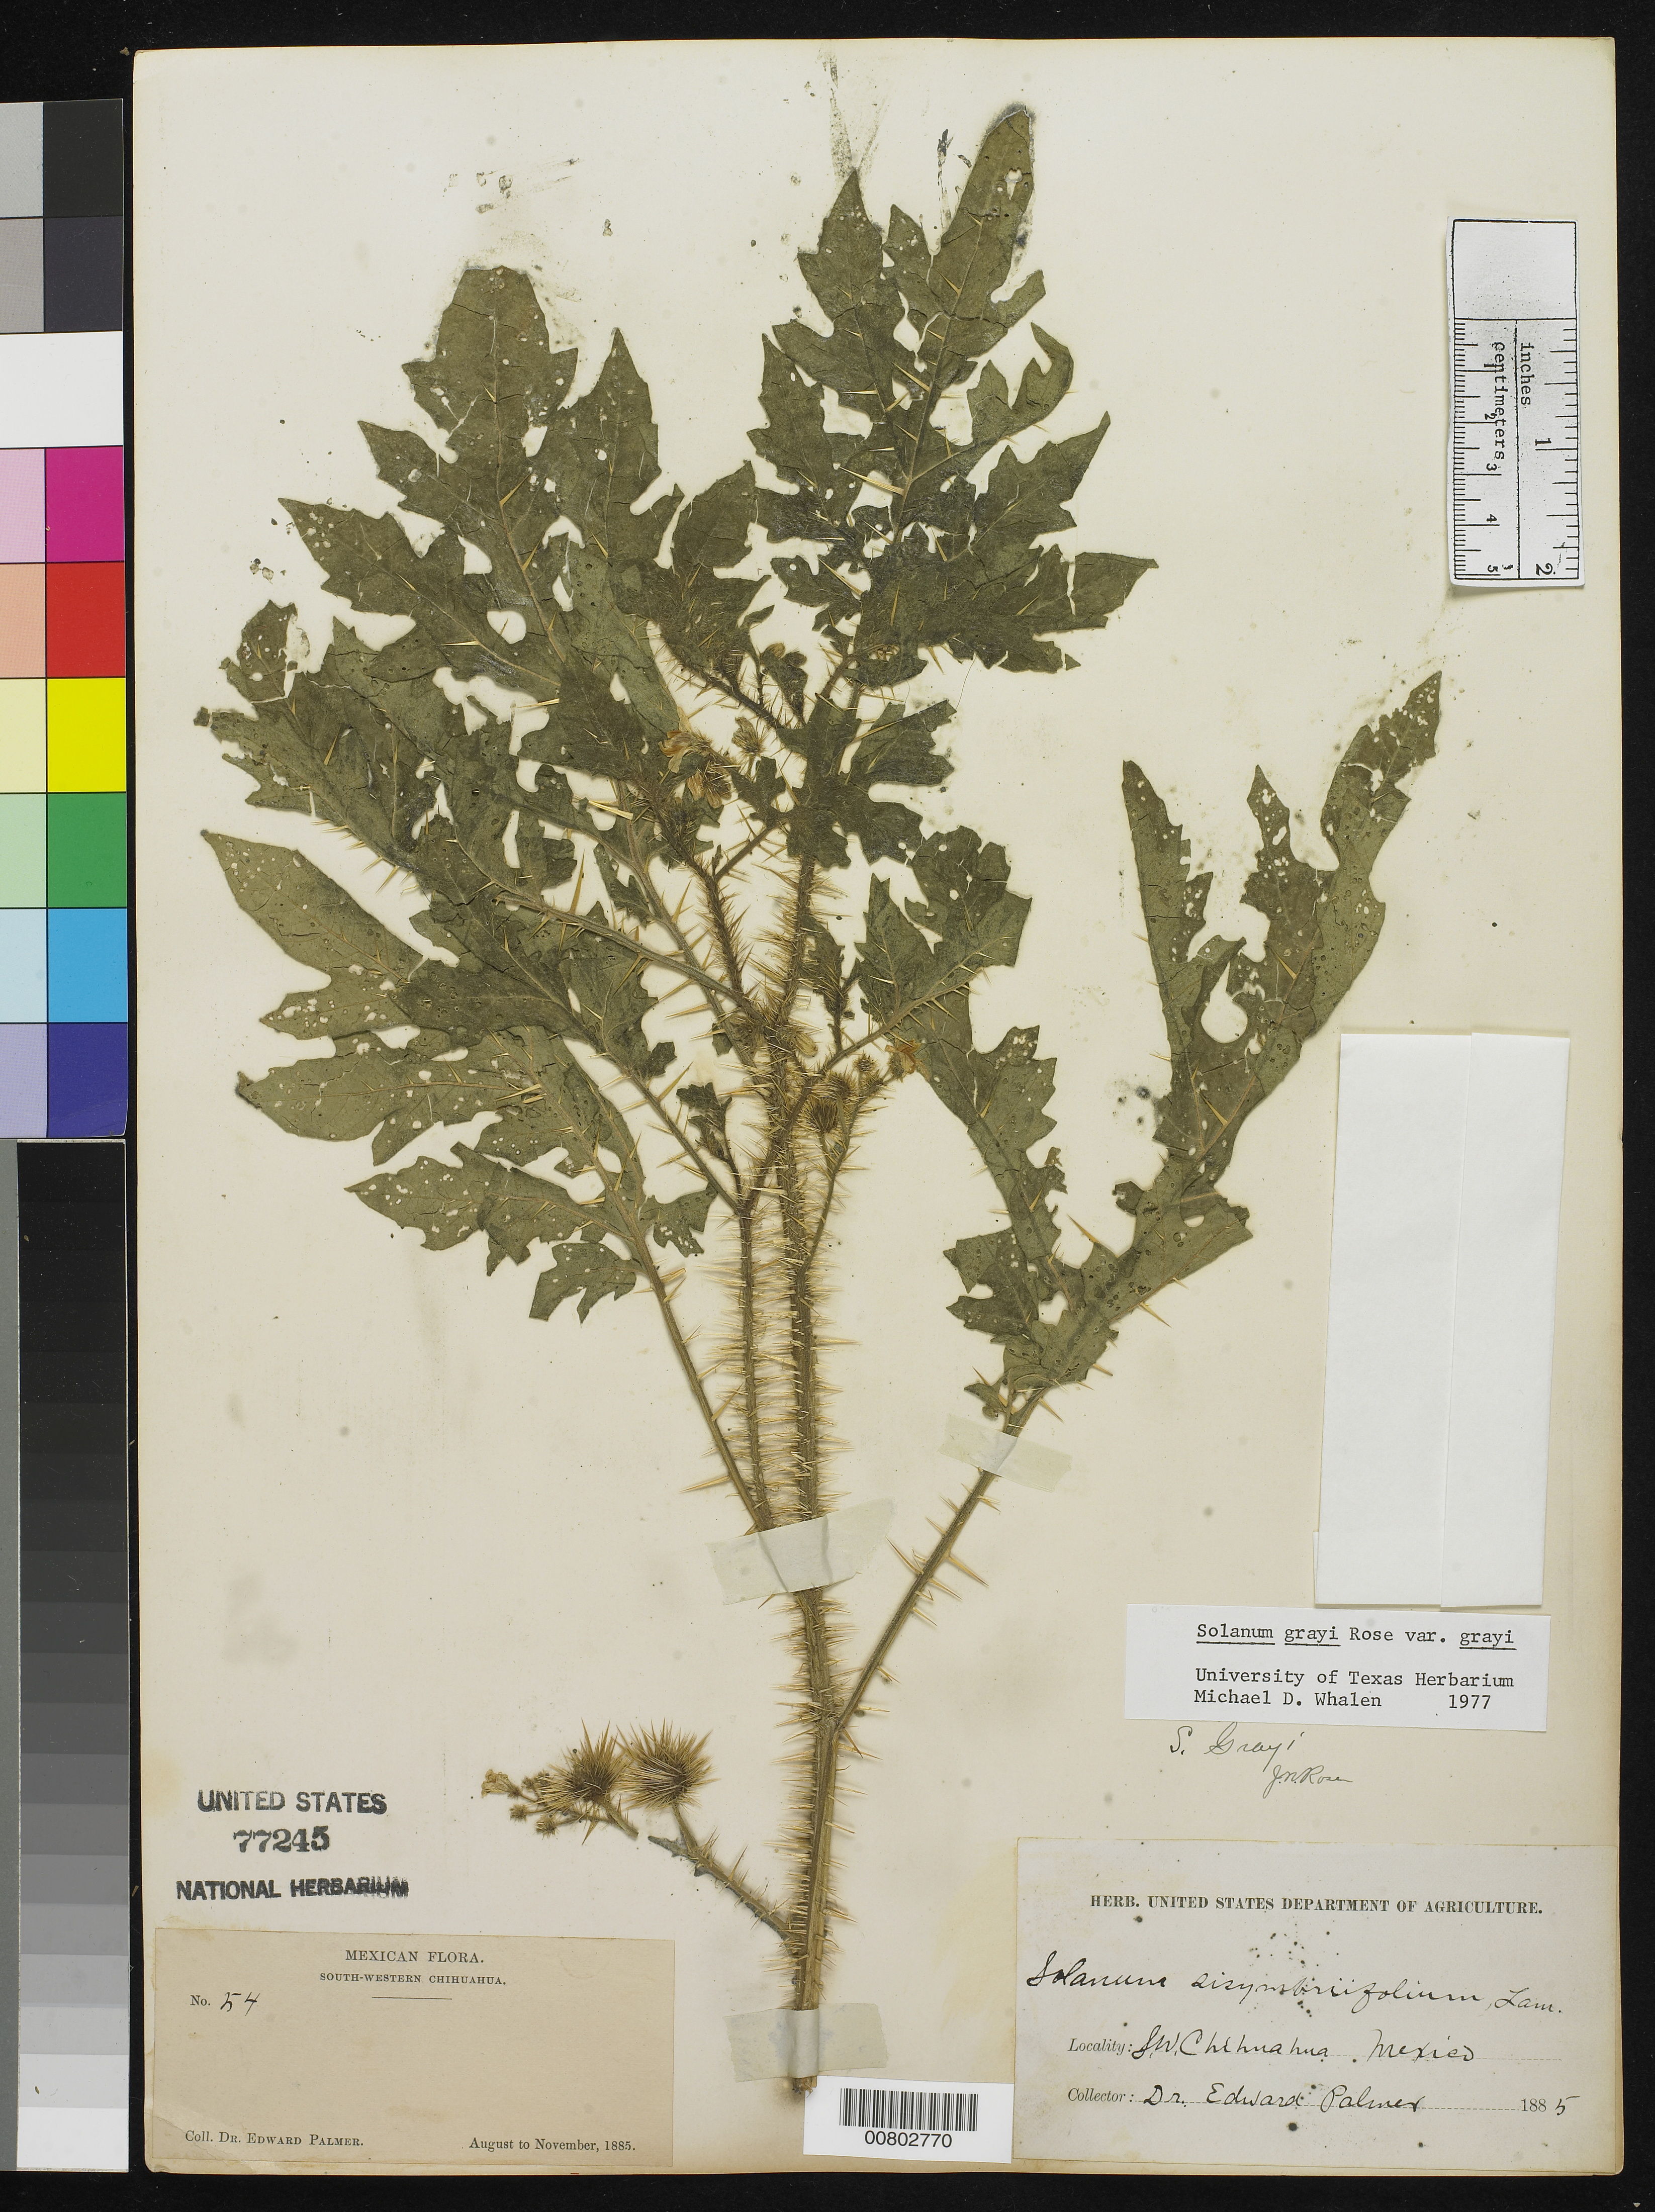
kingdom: Plantae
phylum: Tracheophyta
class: Magnoliopsida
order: Solanales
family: Solanaceae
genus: Solanum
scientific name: Solanum grayi var. grayi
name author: Rose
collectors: E. Palmer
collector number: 54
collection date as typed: Aug 1885 to -- Nov 1885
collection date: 1885-08/1885-11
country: Mexico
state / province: Chihuahua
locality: South-Western Chihuahua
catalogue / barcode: US 77245